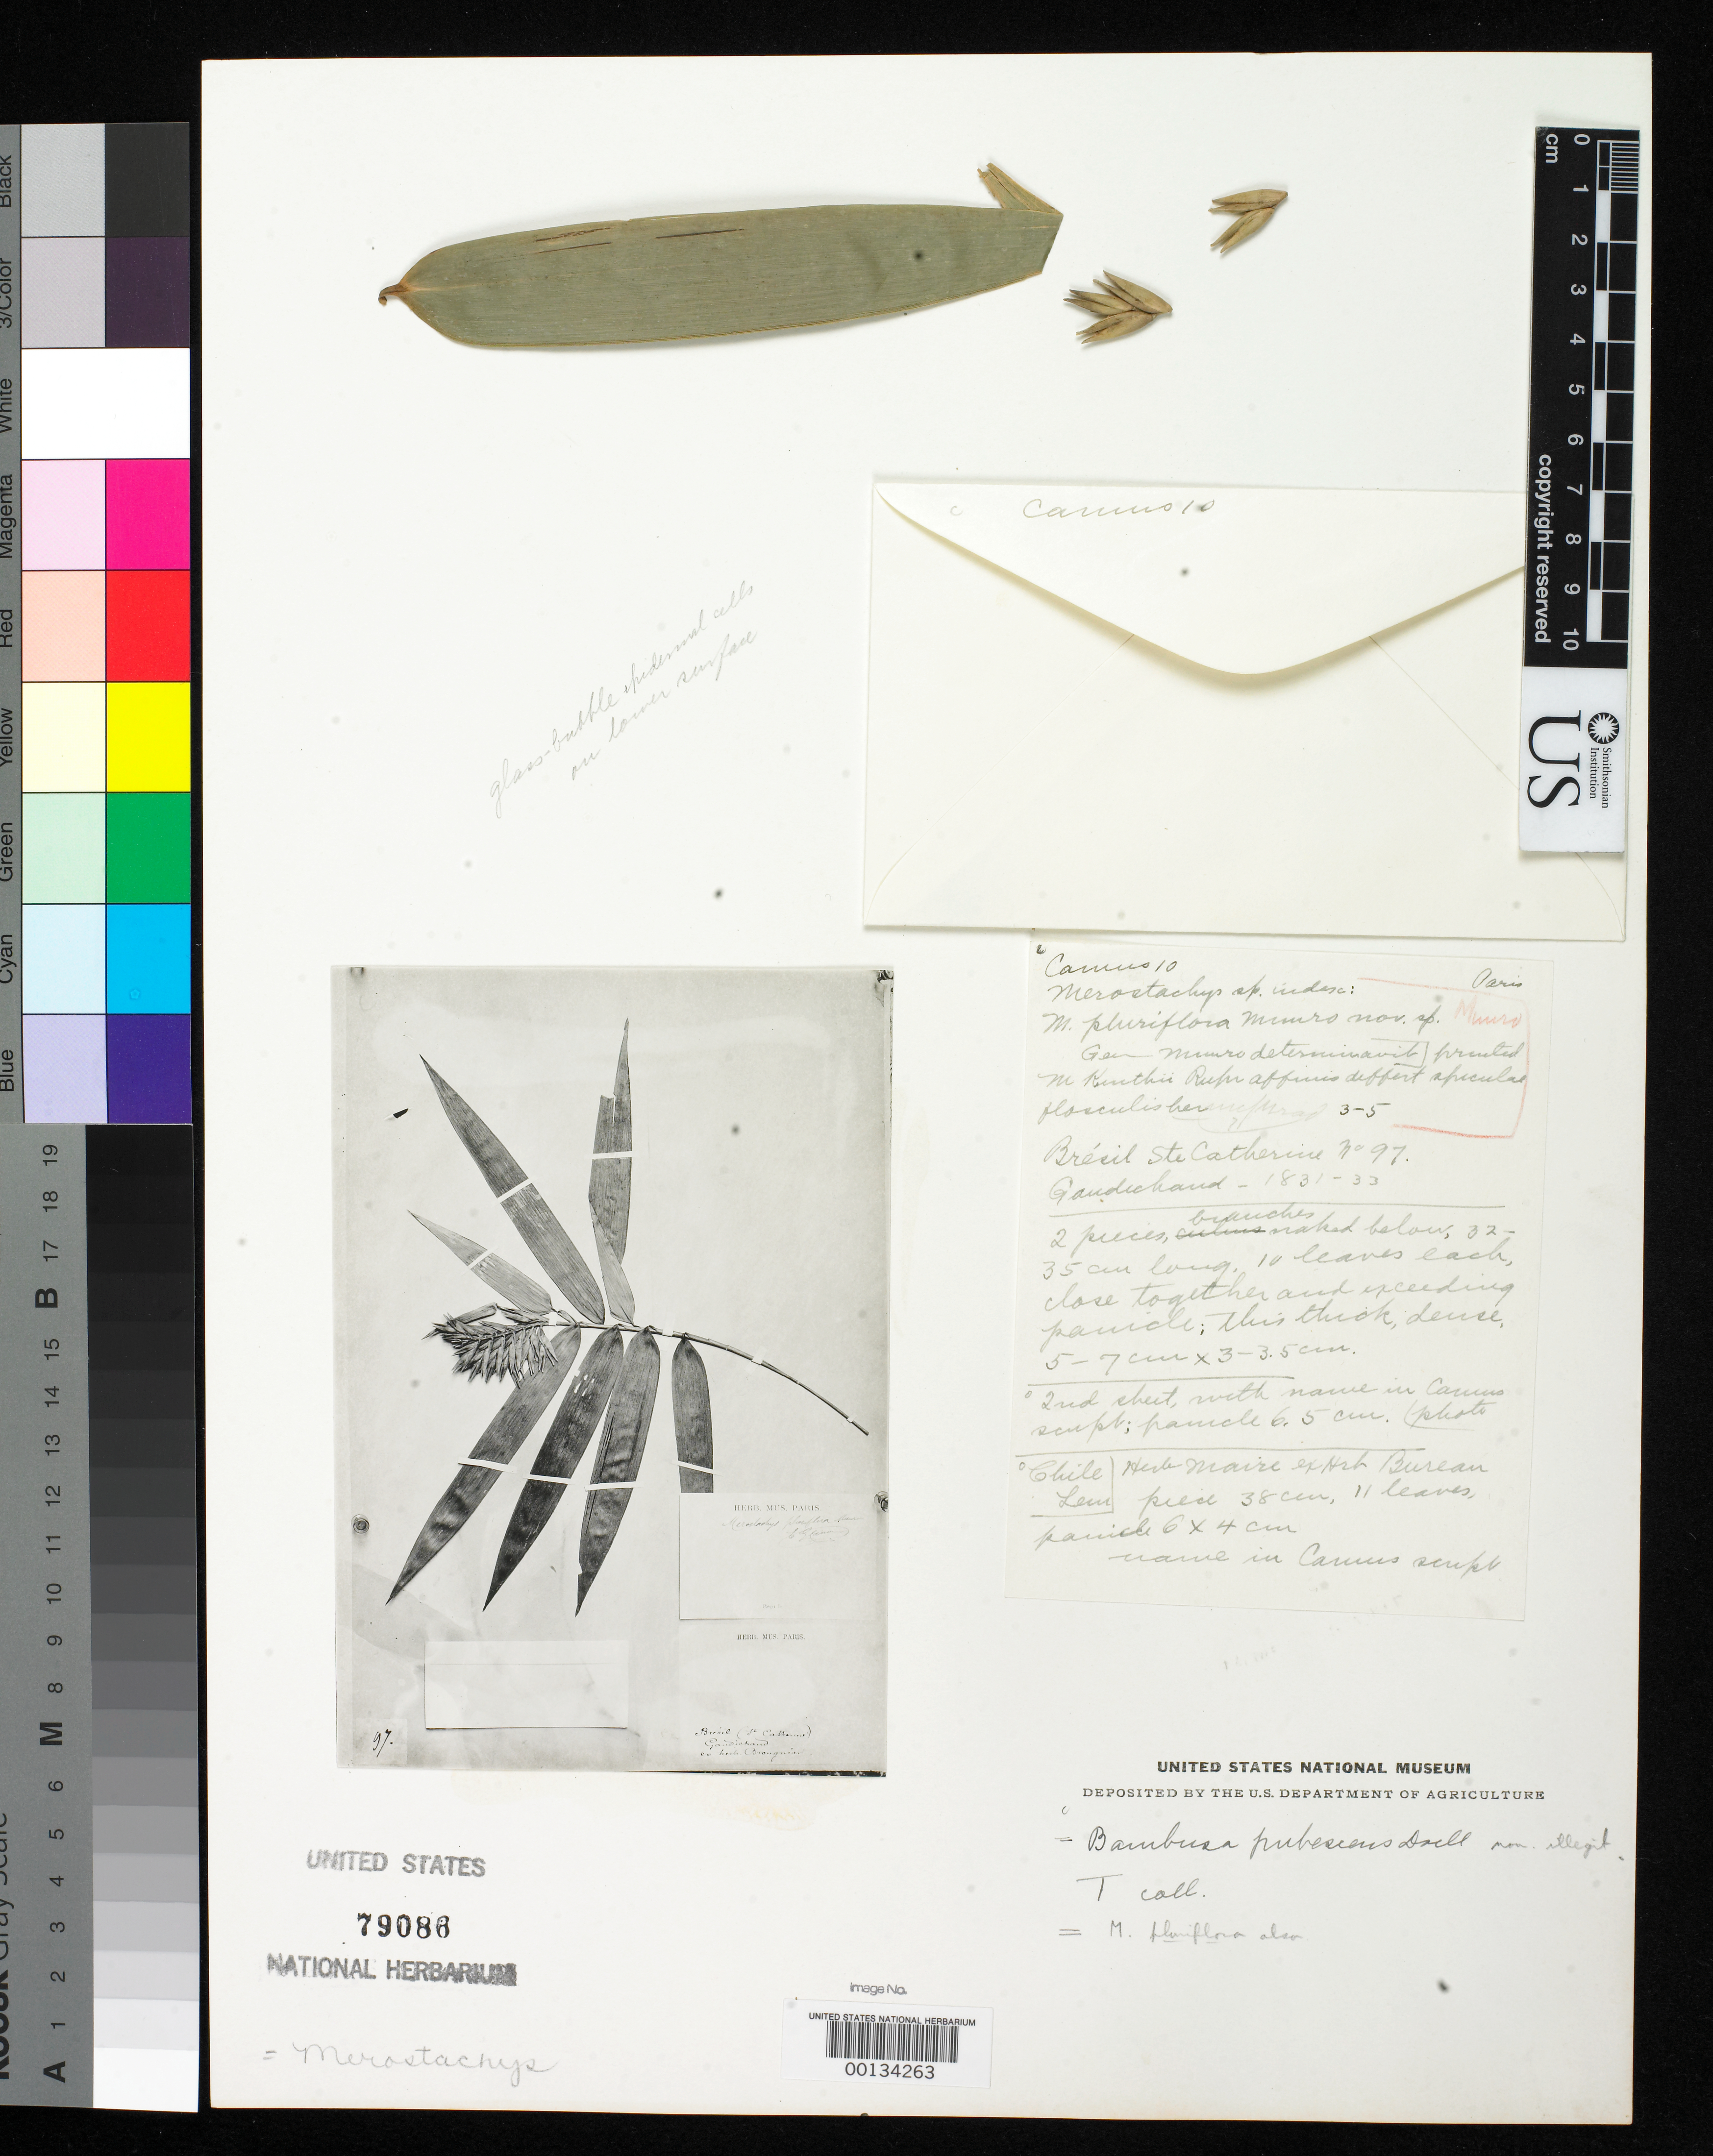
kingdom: Plantae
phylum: Tracheophyta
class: Liliopsida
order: Poales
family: Poaceae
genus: Bambusa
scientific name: Bambusa pubescens Döll, nom. illeg.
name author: Döll in Mart.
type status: Possible Syntype; Possible Type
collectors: C. Gaudichaud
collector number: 97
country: Brazil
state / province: Santa Catarina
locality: Sainte-Catharine.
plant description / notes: Photograph and fragmentary material of type (?) specimen ex herb. Paris (?). Annotated as "type fragment" of Merostachys pluriflora Munro ex [sic] E.G. Camus. Dubiously type material; photograph is of Gaudichaus 97 (type of both names; see USNH 79085 for fragmentary material) but envelope is labeled "Camus 10" which is a type of neither name.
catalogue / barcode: US 79086